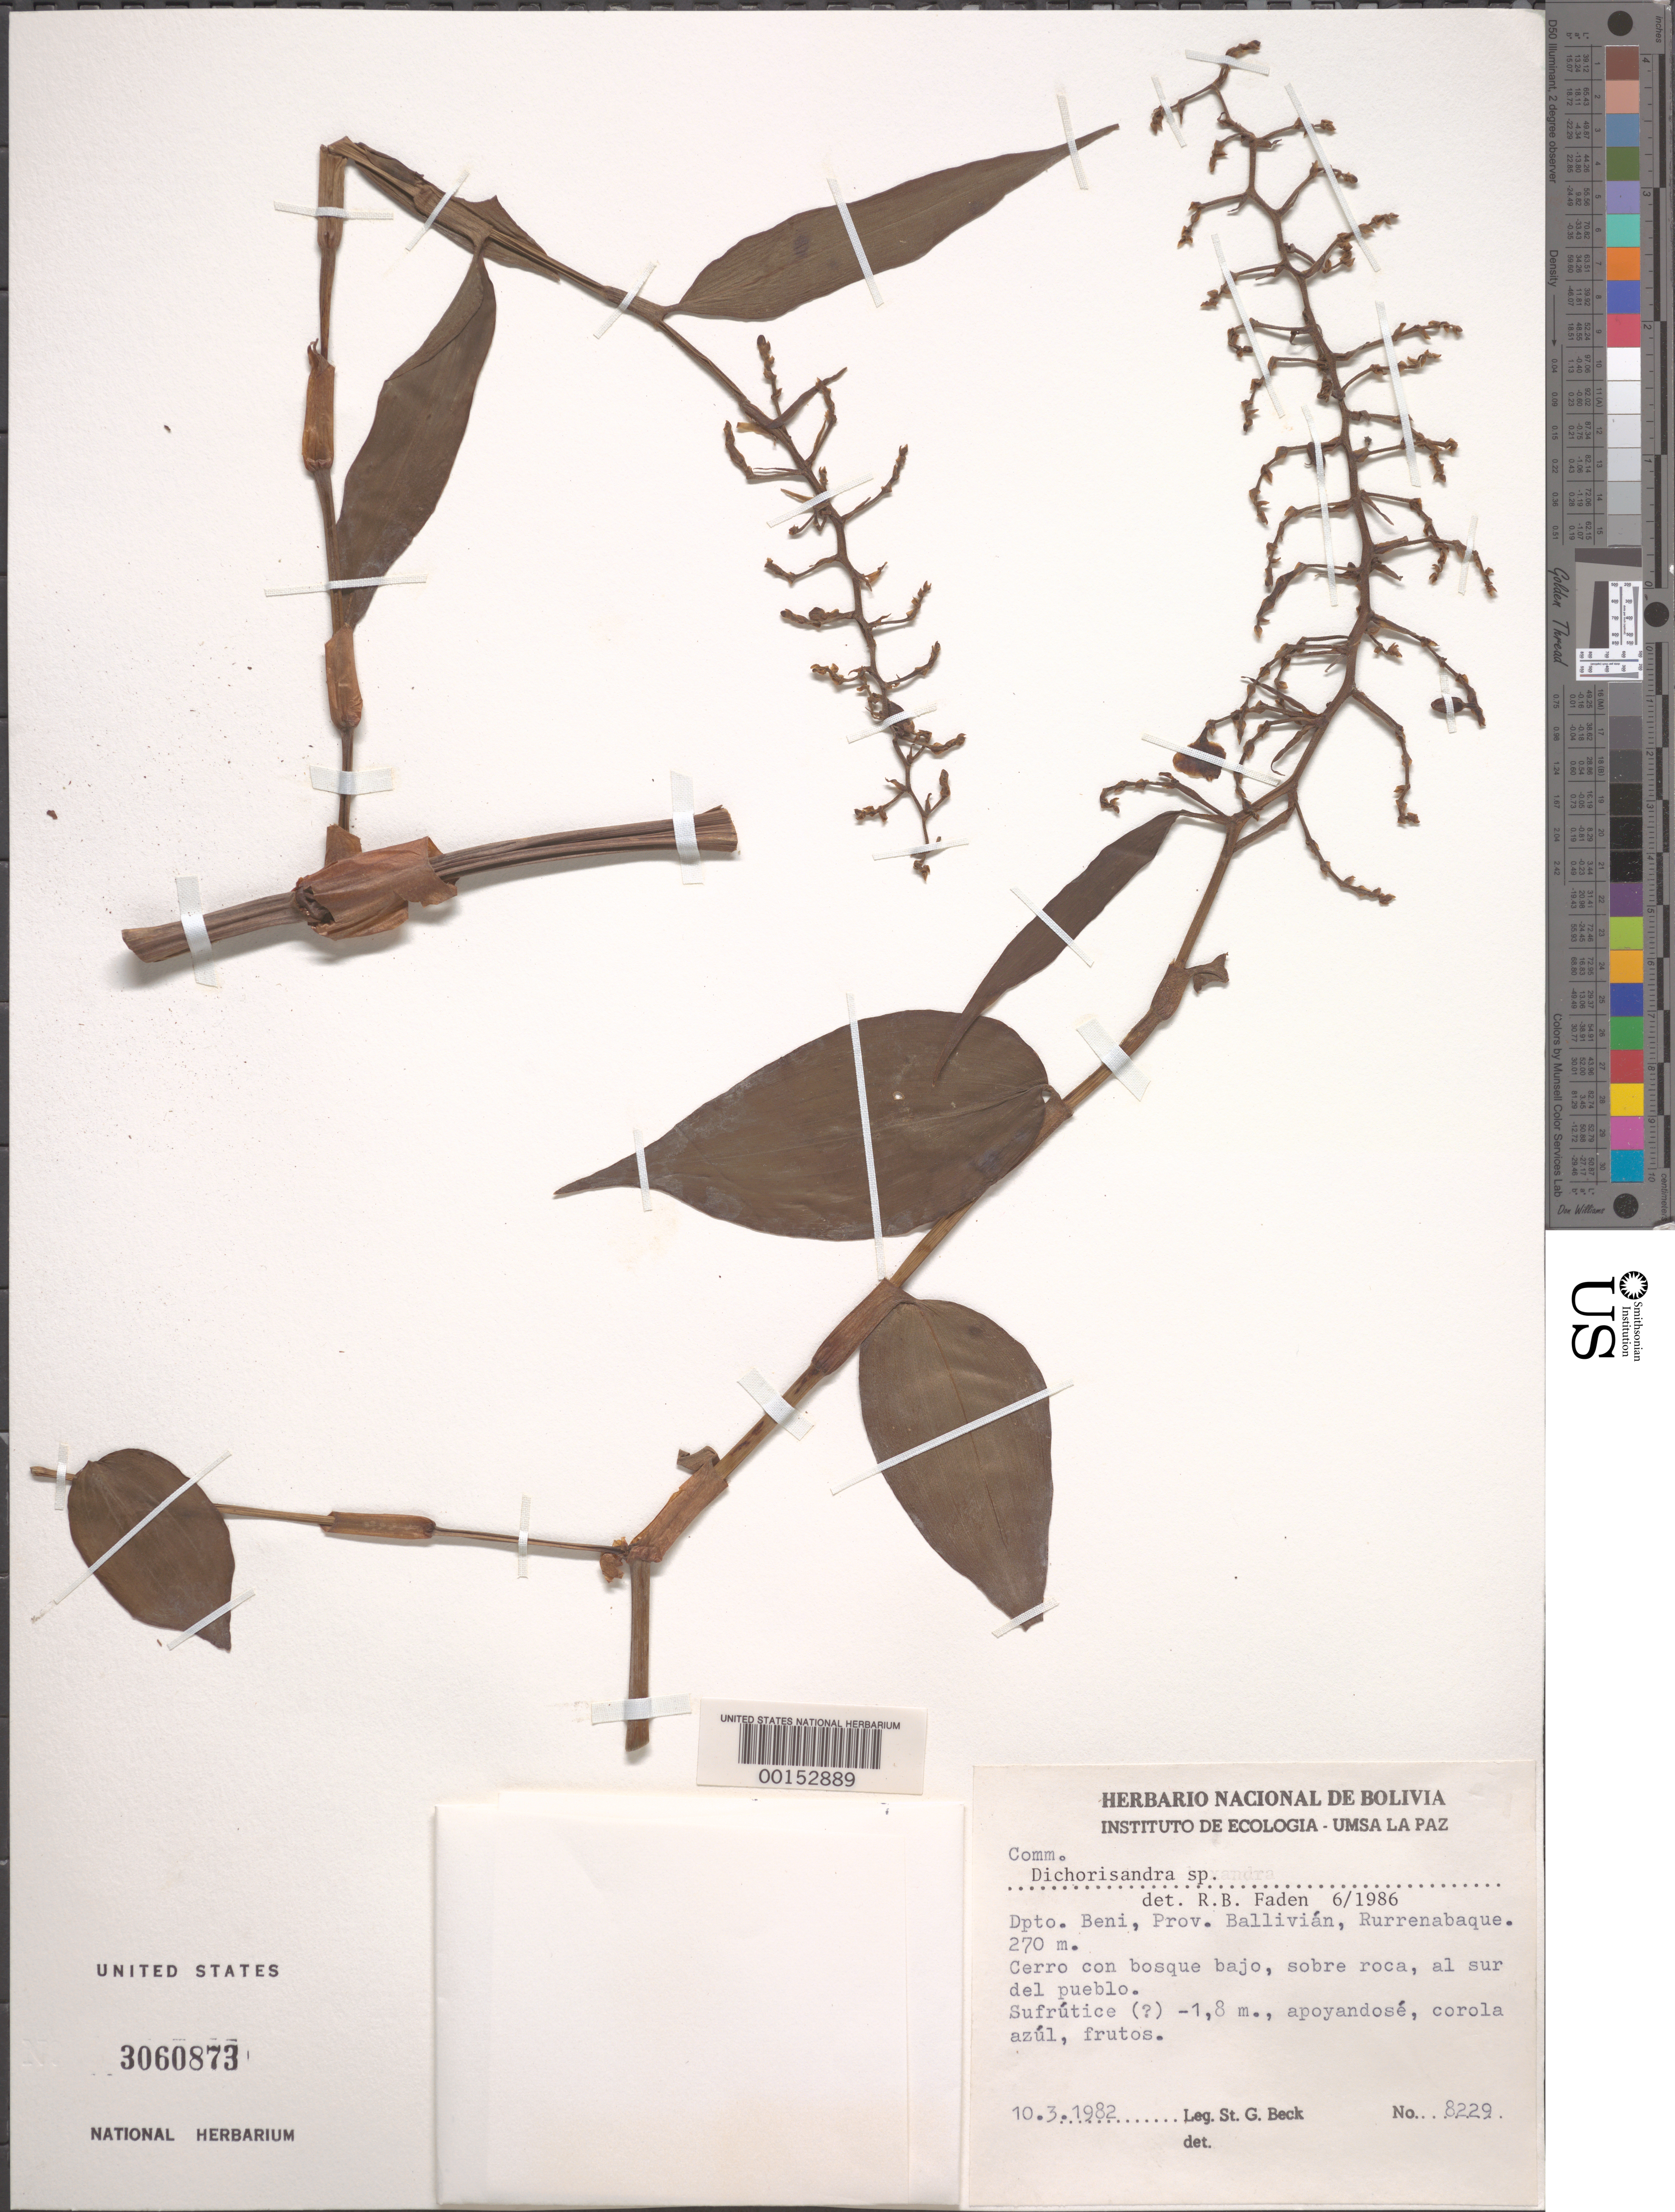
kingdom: Plantae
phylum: Tracheophyta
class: Liliopsida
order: Commelinales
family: Commelinaceae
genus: Dichorisandra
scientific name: Dichorisandra sp.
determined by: Faden, Robert B., (US), Smithsonian Institution - National Museum of Natural History (UNITED STATES)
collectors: S. G. Beck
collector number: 8229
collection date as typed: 10 Mar 1982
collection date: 1982-03-10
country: Bolivia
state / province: Beni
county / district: General José Ballivián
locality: Rurrenabaque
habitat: Hillside, forest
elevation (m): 270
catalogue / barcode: US 30360873